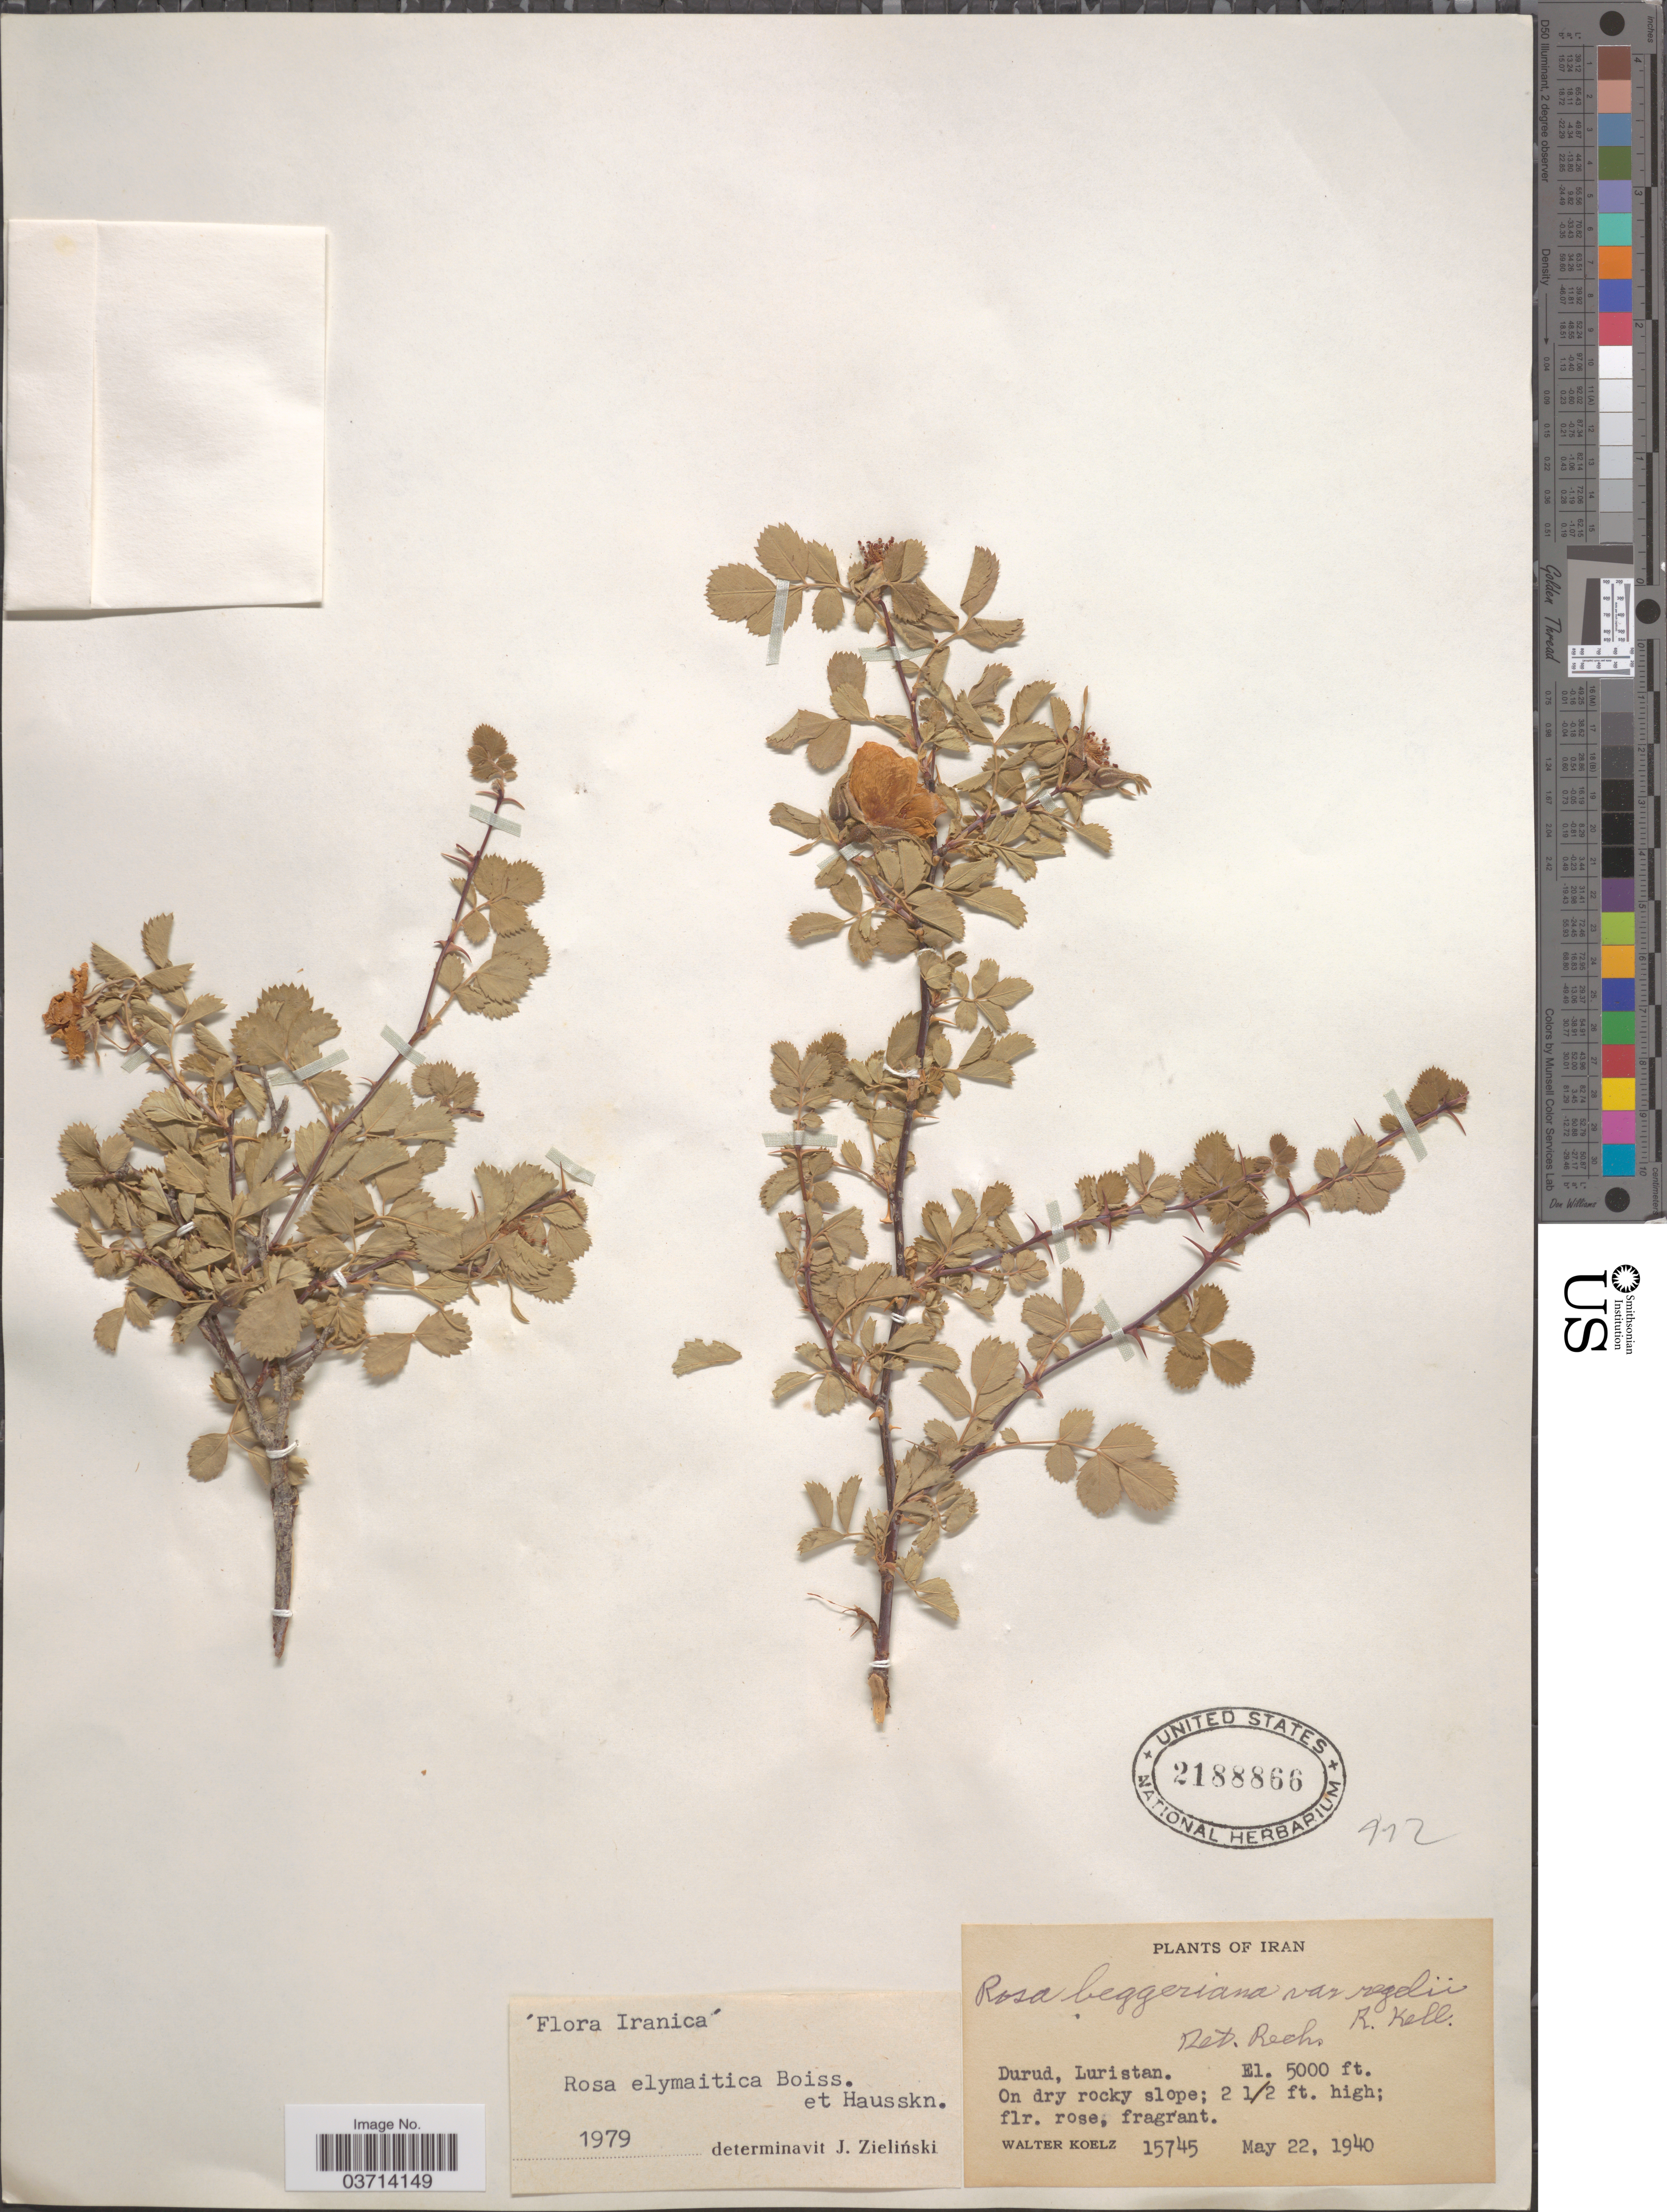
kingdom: Plantae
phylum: Tracheophyta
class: Magnoliopsida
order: Rosales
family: Rosaceae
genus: Rosa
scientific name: Rosa ecae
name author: Aitch.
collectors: W. N. Koelz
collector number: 15745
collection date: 1940-05-22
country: Iran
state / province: Lorestan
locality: Durud, Luristan.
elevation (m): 1524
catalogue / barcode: US 2188866